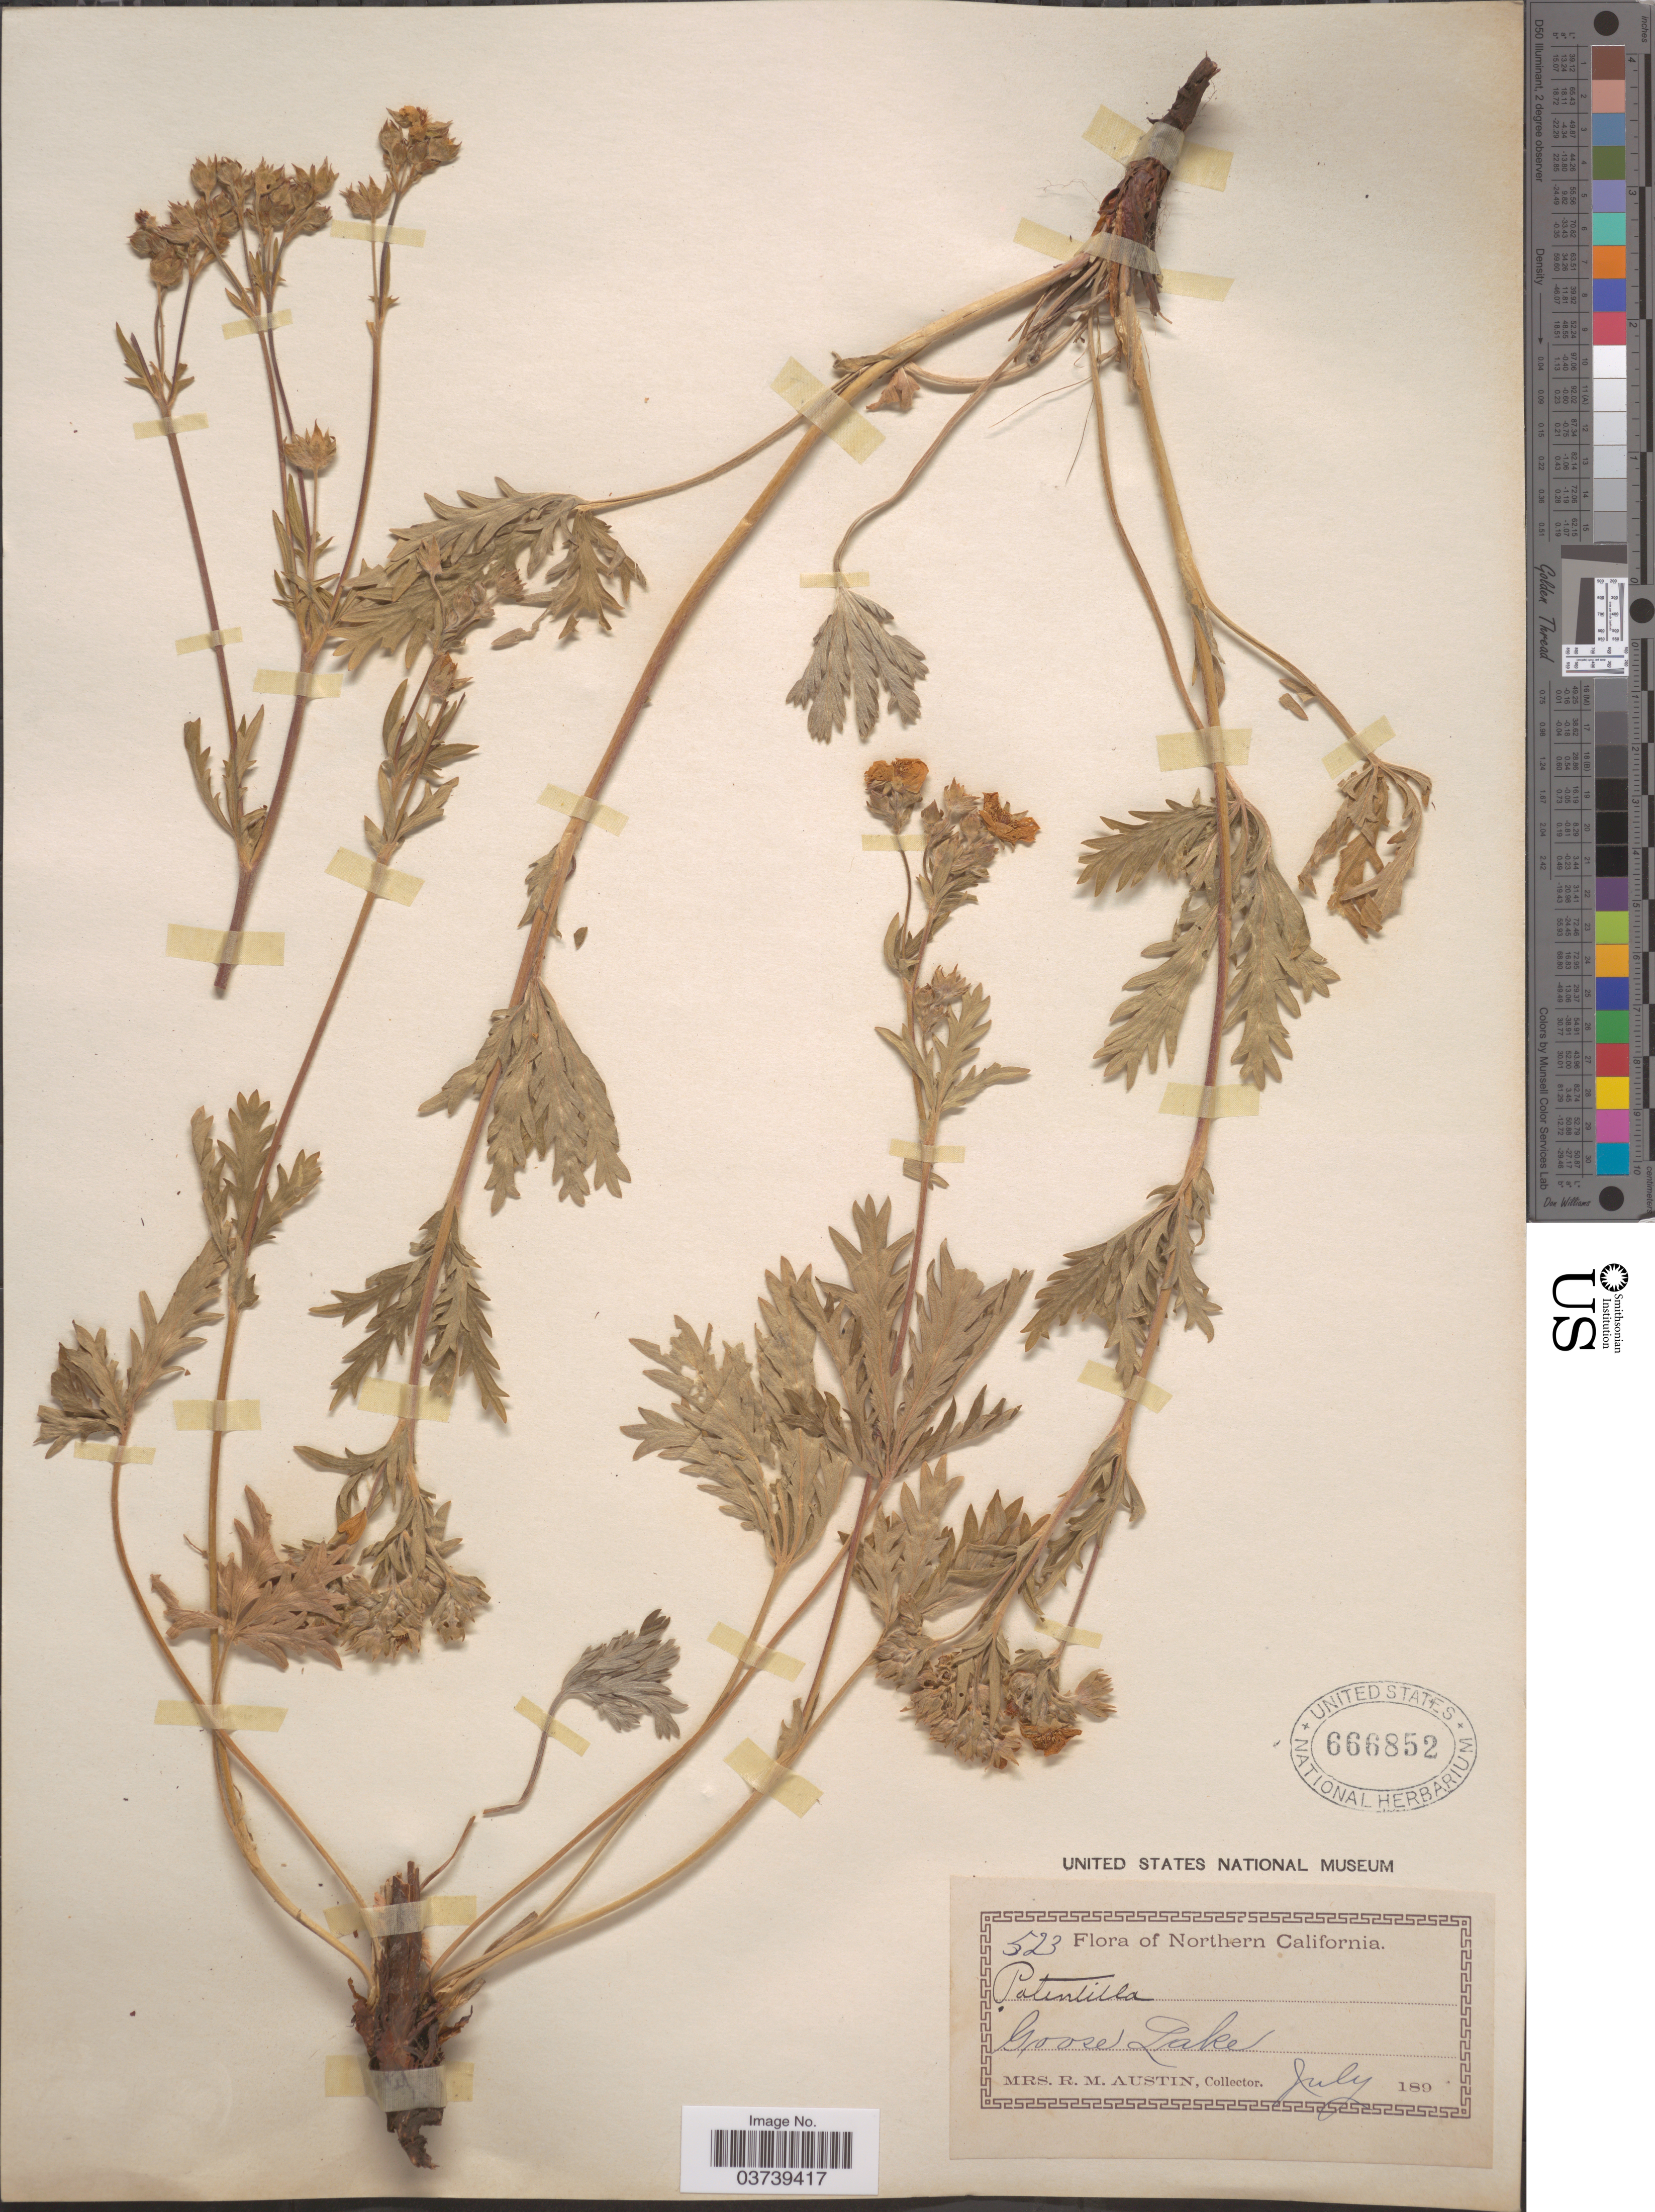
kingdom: Plantae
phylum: Tracheophyta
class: Magnoliopsida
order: Rosales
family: Rosaceae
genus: Potentilla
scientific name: Potentilla sp.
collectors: R. Austin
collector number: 523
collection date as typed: July 189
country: United States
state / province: California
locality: Northern California. Goose Lake.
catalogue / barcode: US 666852